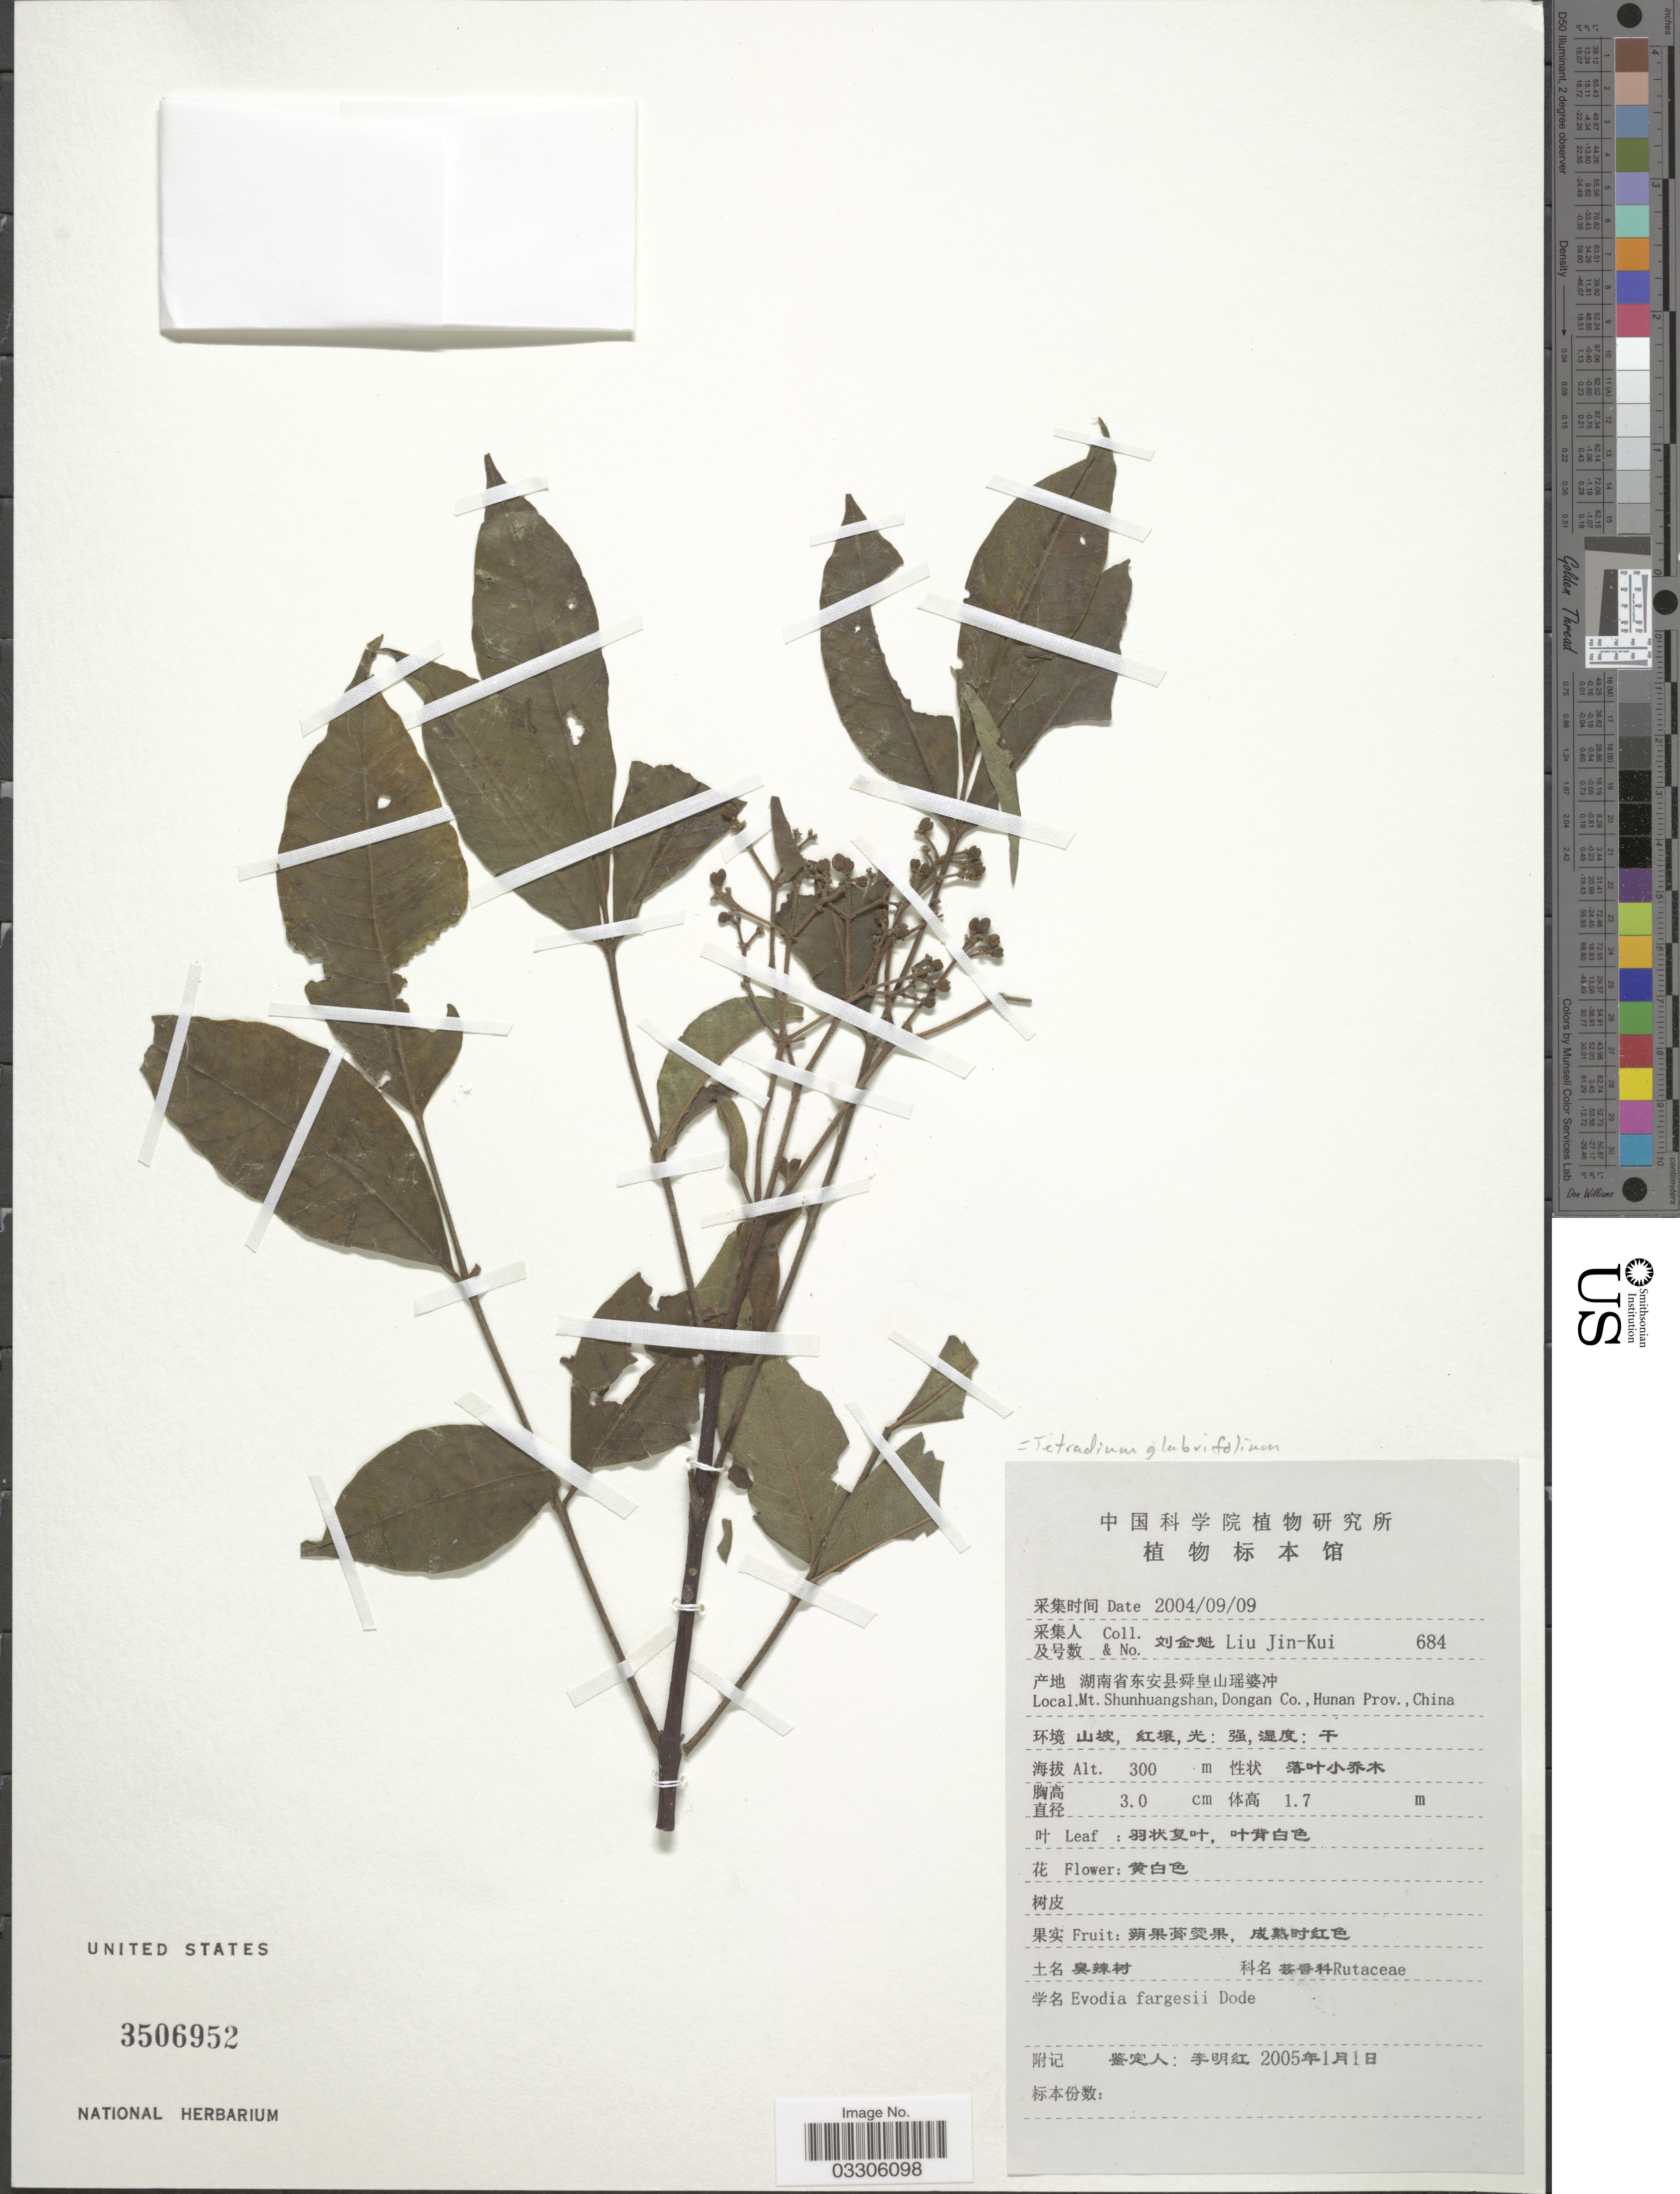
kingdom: Plantae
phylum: Tracheophyta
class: Magnoliopsida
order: Sapindales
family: Rutaceae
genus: Tetradium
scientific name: Tetradium glabrifolium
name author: (Champ. ex Benth.) T.G. Hartley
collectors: Liu Jin-Kui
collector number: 684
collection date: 2004-09-09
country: China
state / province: Hunan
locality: Mt. Shunhuangshan, Dongan Co.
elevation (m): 300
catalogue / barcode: US 3506952